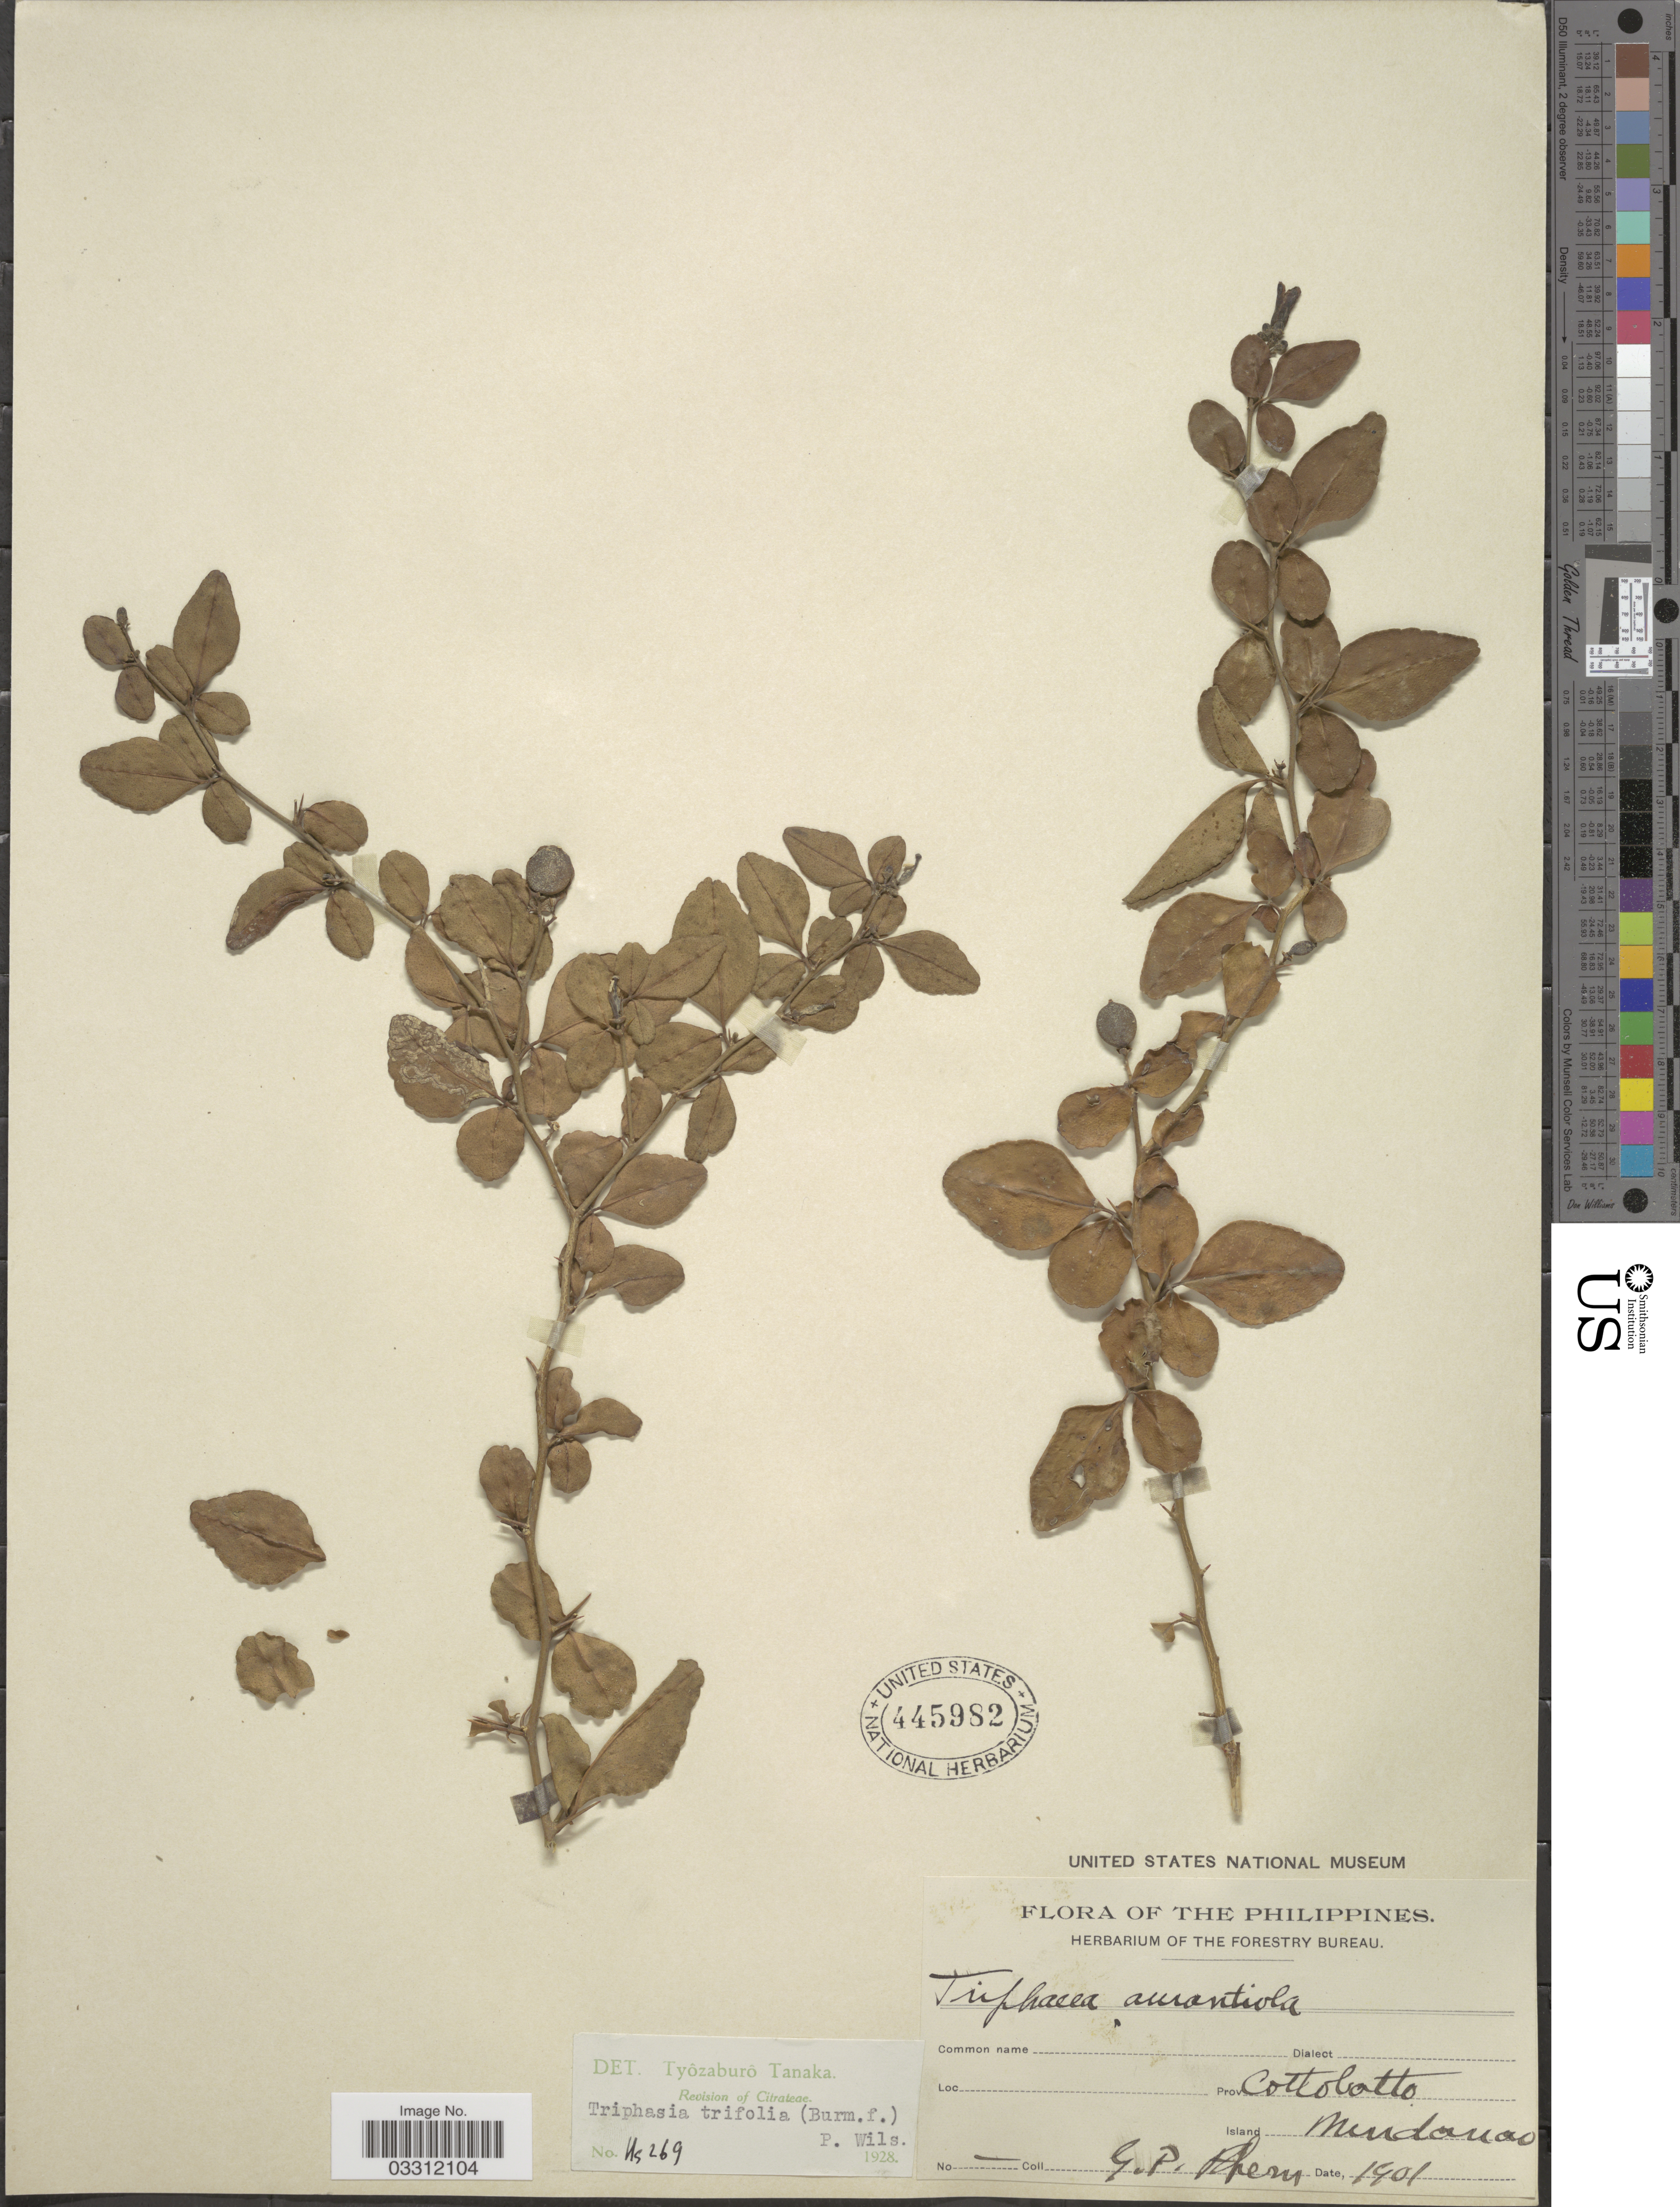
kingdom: Plantae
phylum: Tracheophyta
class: Magnoliopsida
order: Sapindales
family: Rutaceae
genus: Triphasia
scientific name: Triphasia trifolia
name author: (Burm. f.) P. Wilson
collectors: G. Ahern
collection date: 1901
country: Philippines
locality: Prov. Cottobotto, Island Mindanao.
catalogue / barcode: US 445982